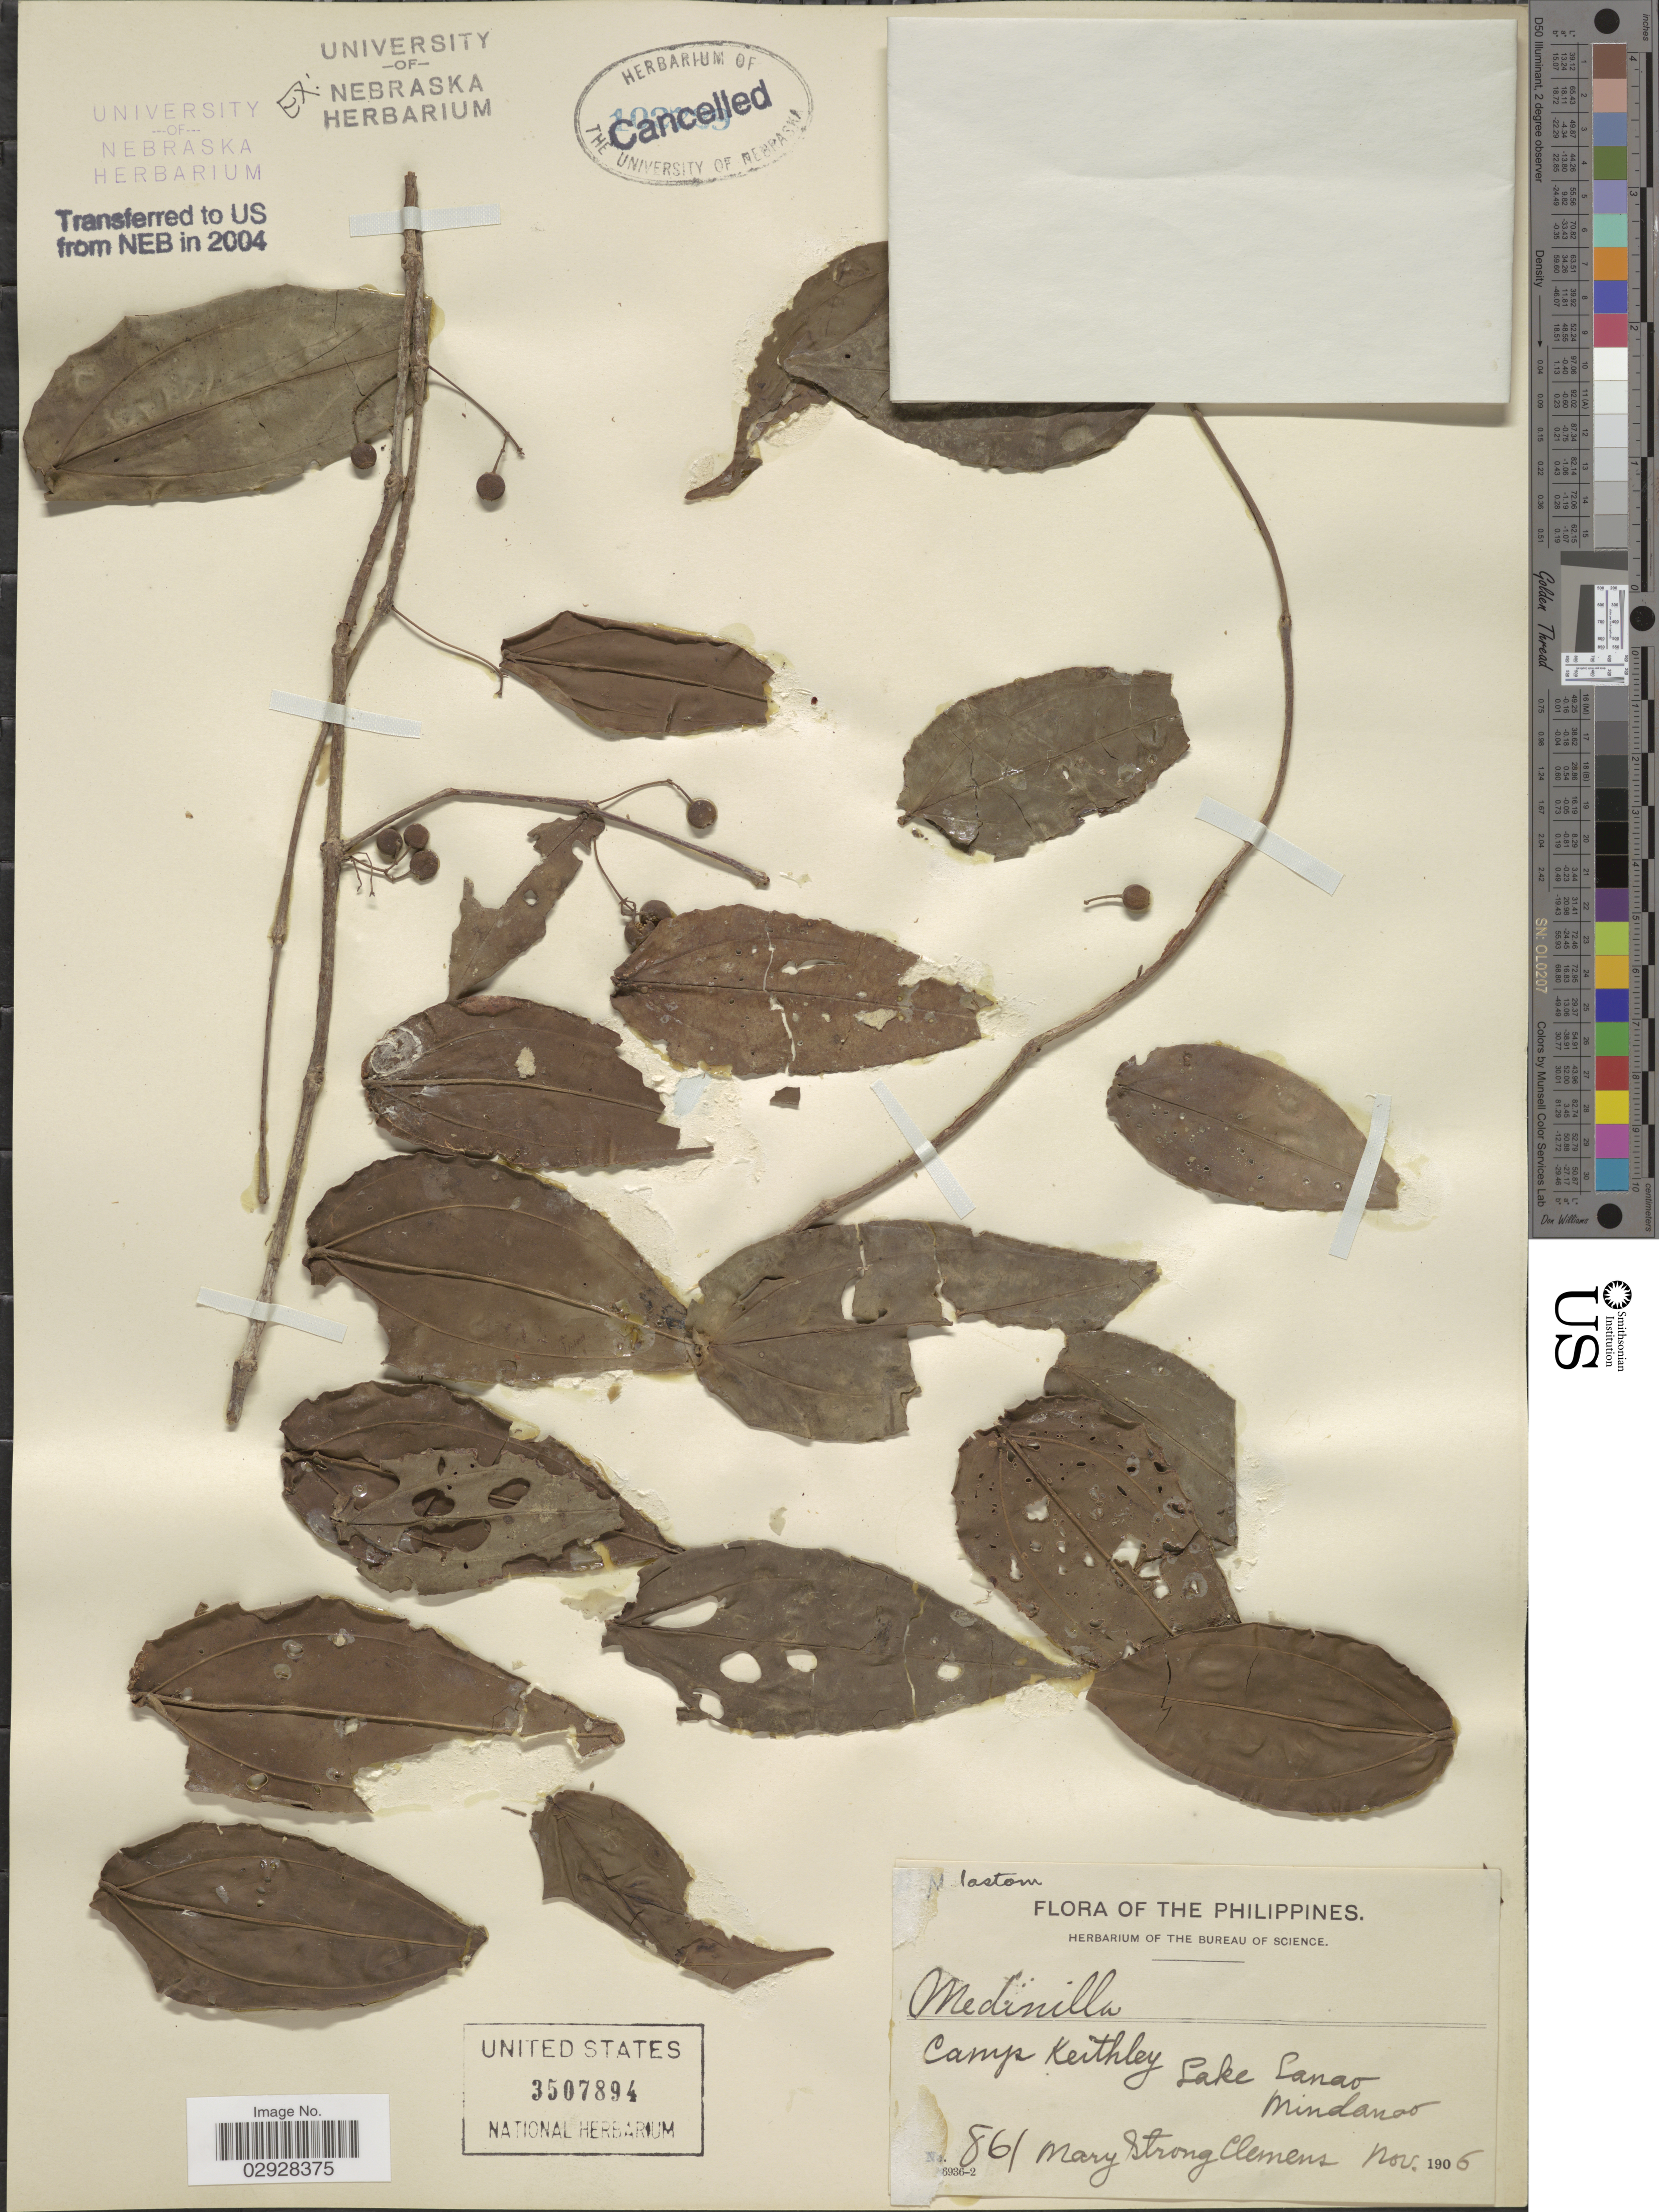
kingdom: Plantae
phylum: Tracheophyta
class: Magnoliopsida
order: Myrtales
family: Melastomataceae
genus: Medinilla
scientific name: Medinilla sp.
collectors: M. S. Clemens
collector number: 861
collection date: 1906-11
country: Philippines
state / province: Muslim Mindanao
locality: Camp Keithley, Lake Lanao, Mindanao.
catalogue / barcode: US 3507894